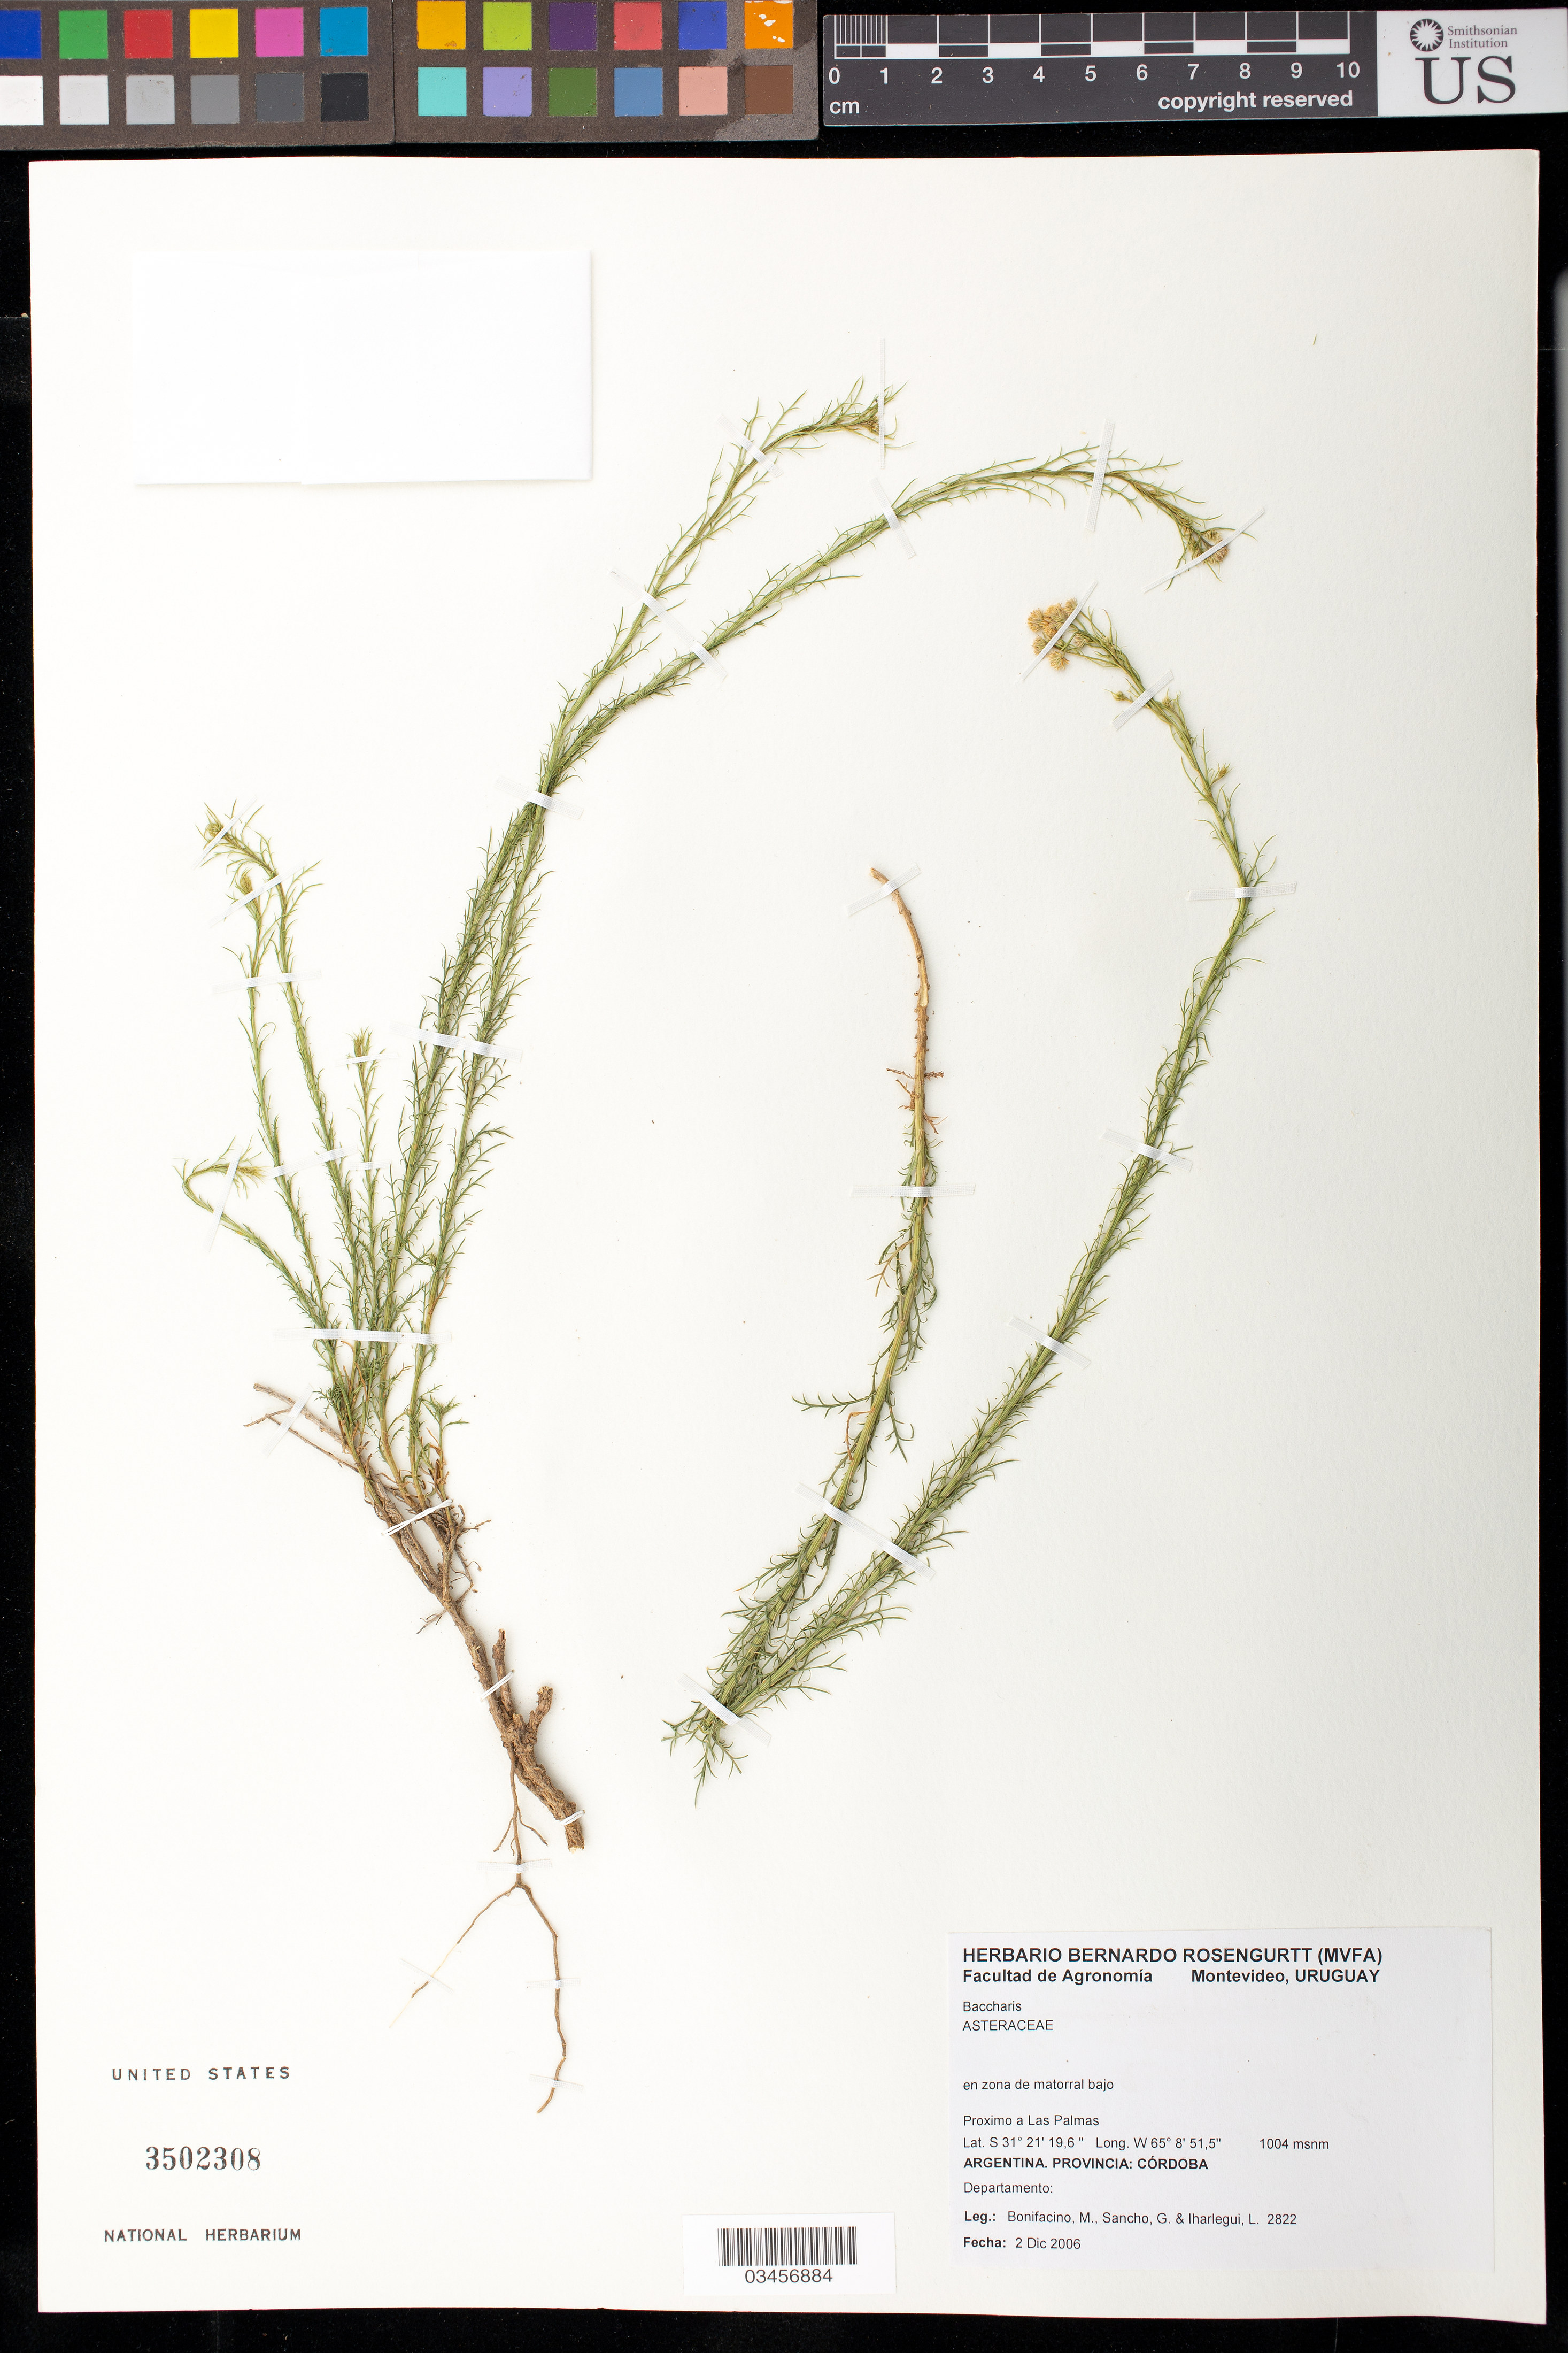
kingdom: Plantae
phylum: Tracheophyta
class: Magnoliopsida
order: Asterales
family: Asteraceae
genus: Baccharis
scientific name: Baccharis sp.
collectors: M. Bonifacino, G. Sancho & L. Iharlegui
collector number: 2822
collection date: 2006-12-02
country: Argentina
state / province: Córdoba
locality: Los Palmas, proximo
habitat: En zona de matorral bajo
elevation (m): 1004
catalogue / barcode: US 3502308